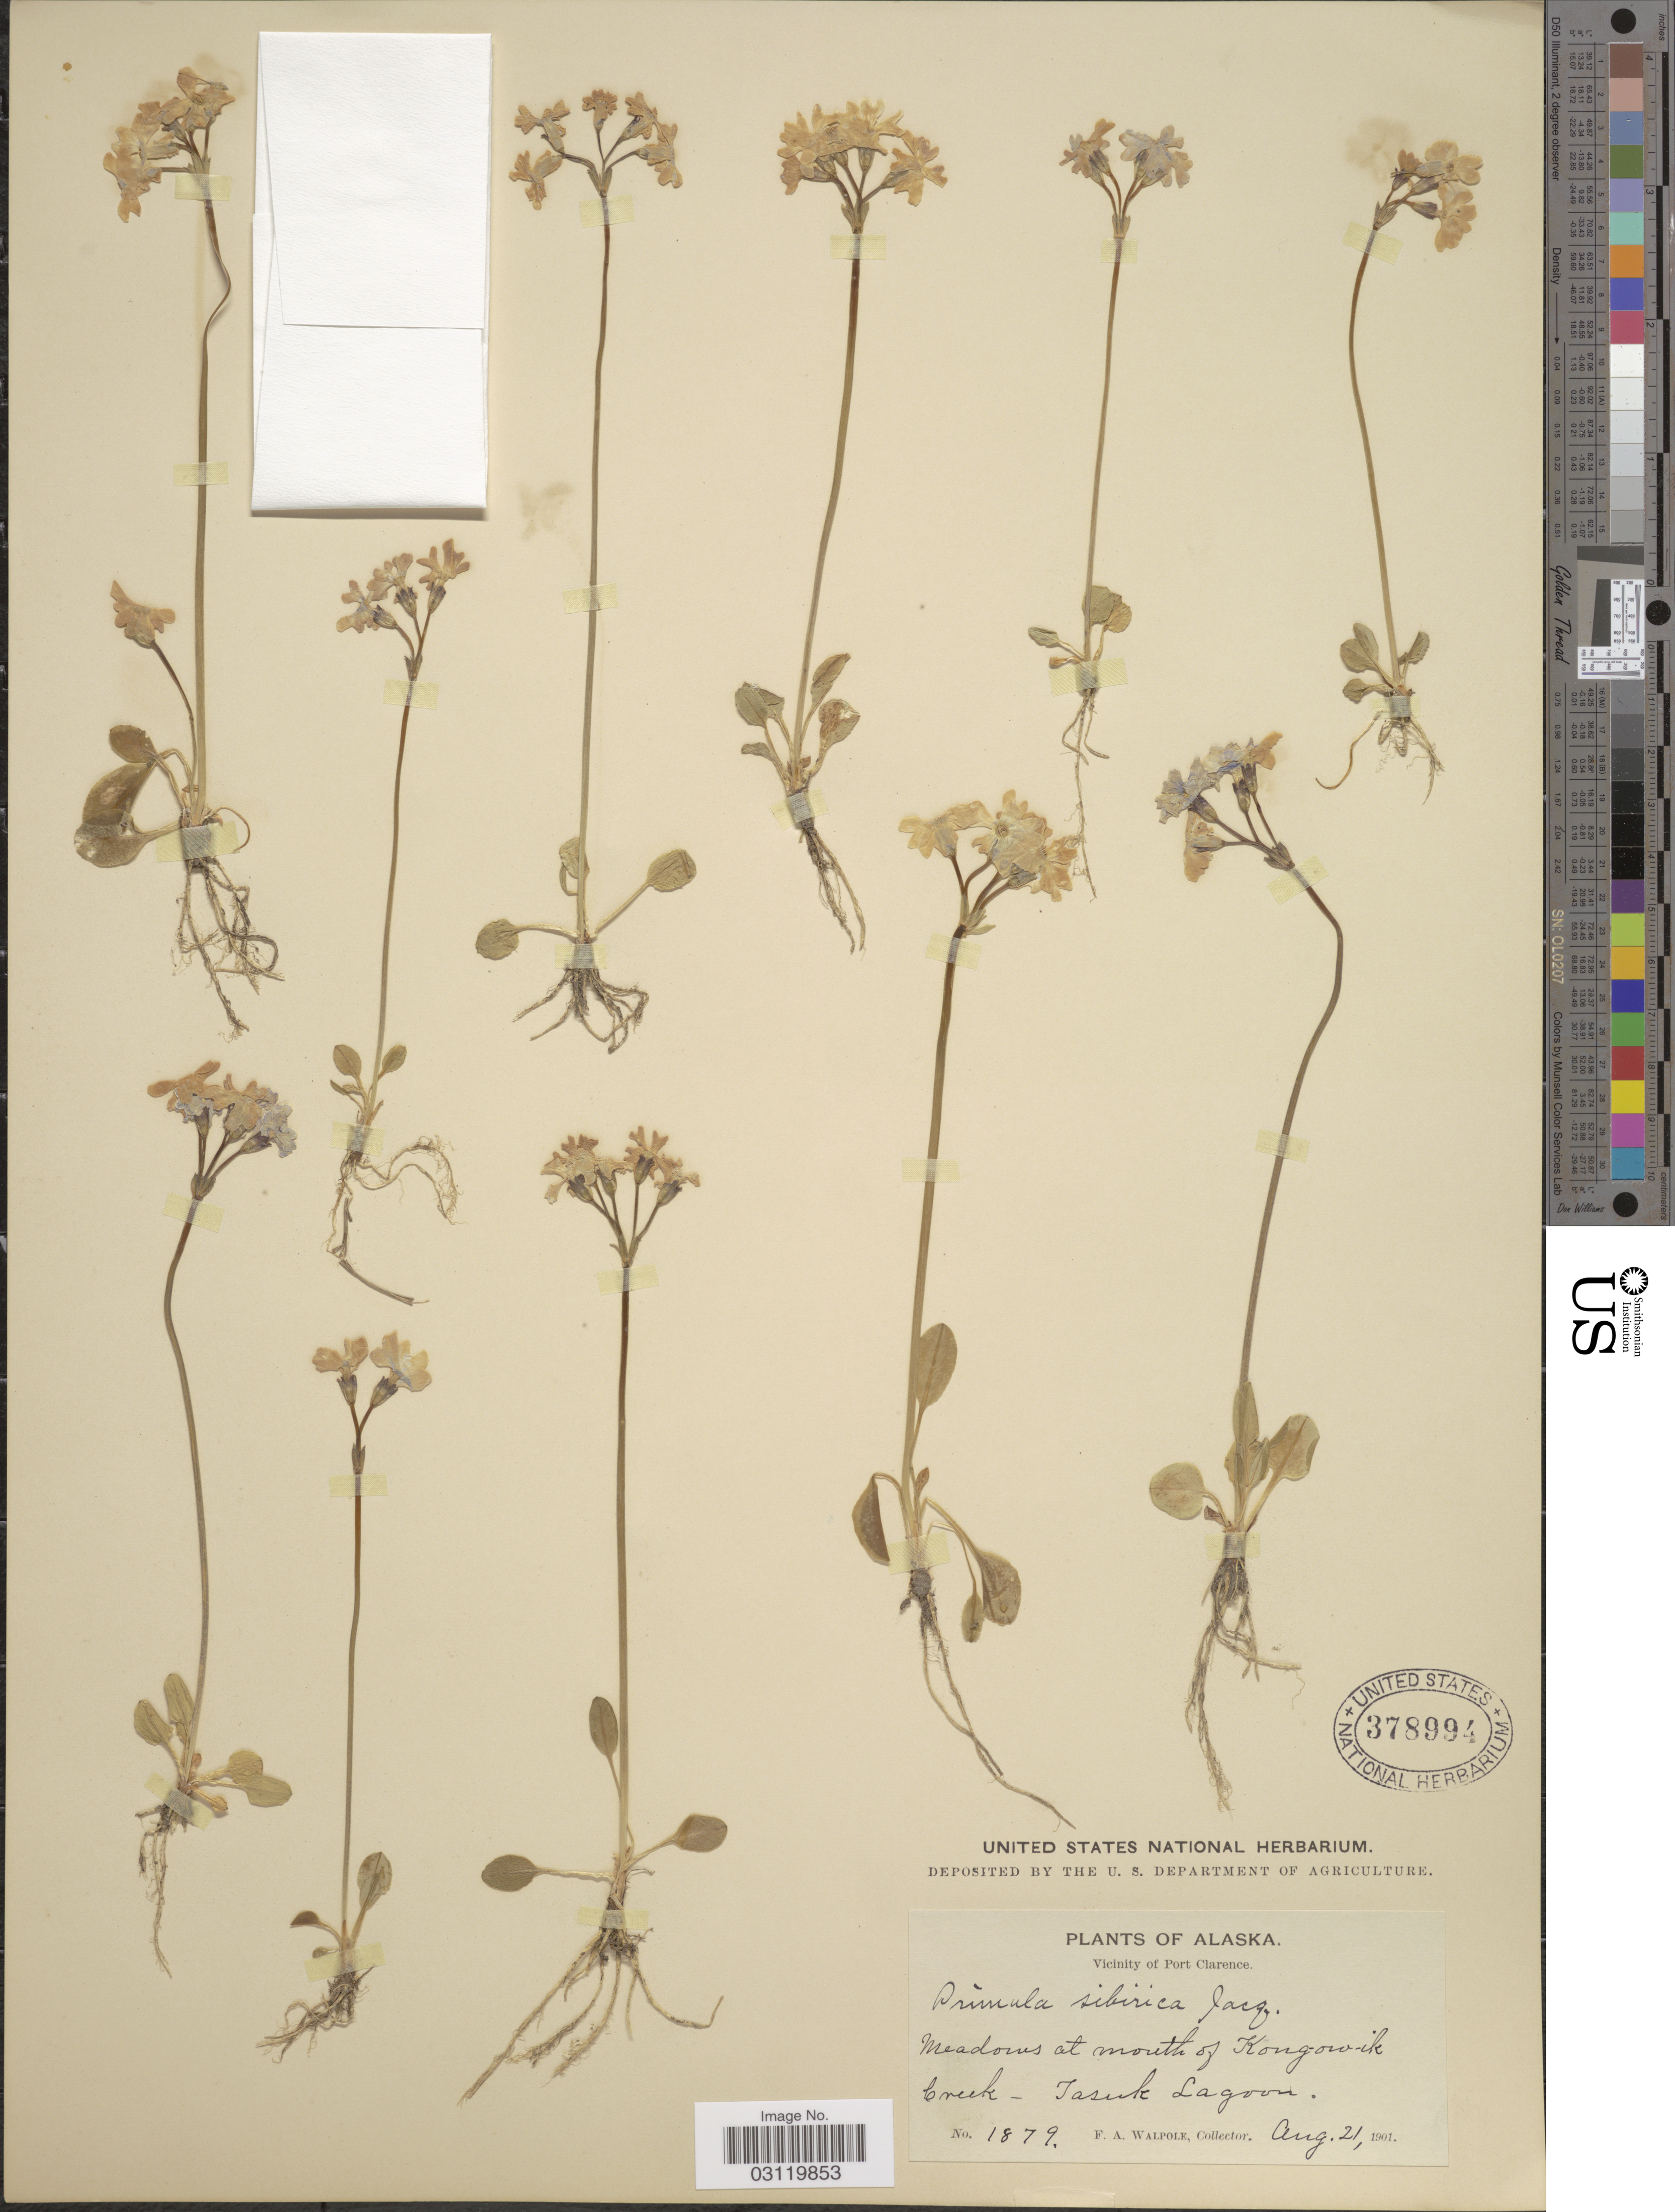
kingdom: Plantae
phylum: Tracheophyta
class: Magnoliopsida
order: Ericales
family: Primulaceae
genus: Primula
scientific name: Primula sibirica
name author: Wulfen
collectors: F. Walpole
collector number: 1879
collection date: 1901-08-21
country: United States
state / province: Alaska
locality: Vicinity of Port Clarence. Meadows at mouth of Kongowik Creek - Tasuk Lagoon.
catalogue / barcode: US 378994